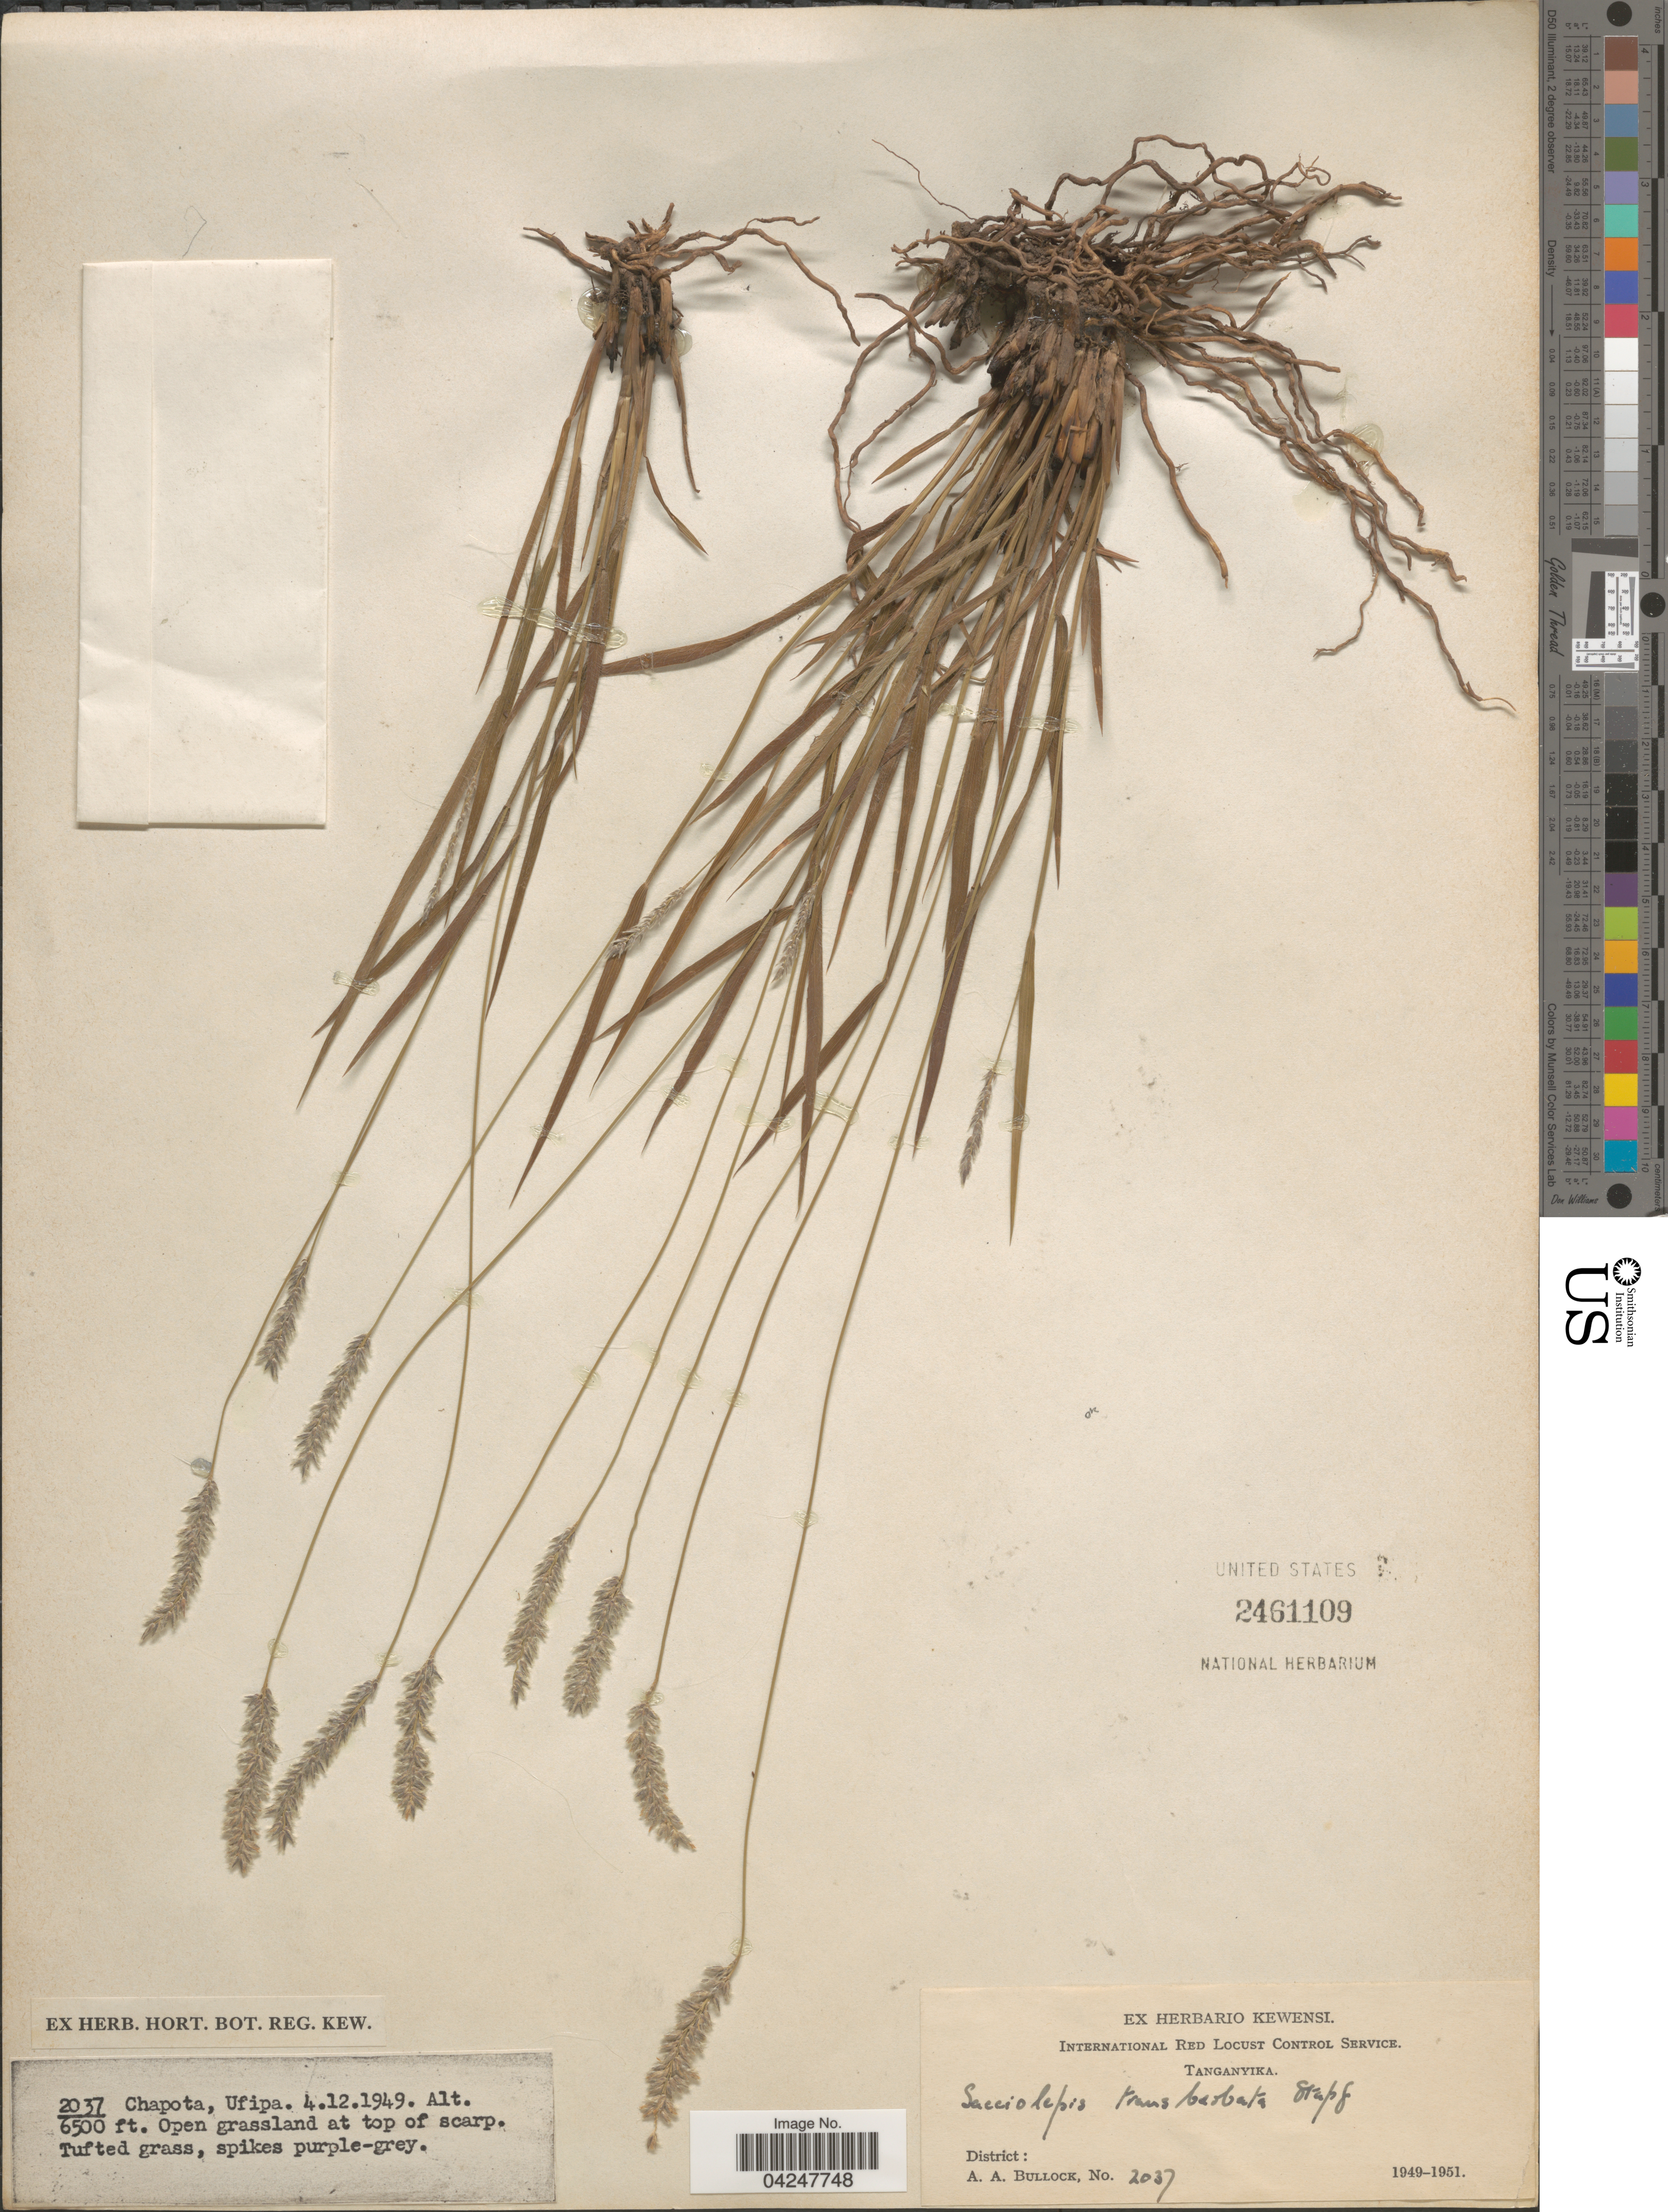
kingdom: Plantae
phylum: Tracheophyta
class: Liliopsida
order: Poales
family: Poaceae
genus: Sacciolepis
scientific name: Sacciolepis transbarbata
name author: Stapf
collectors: A. Bullock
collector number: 2037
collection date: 1949-12-04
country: Tanzania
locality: Tanganyika. Chapota, Ufipa. Open grassland at top of scarp.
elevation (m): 1981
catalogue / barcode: US 2461109